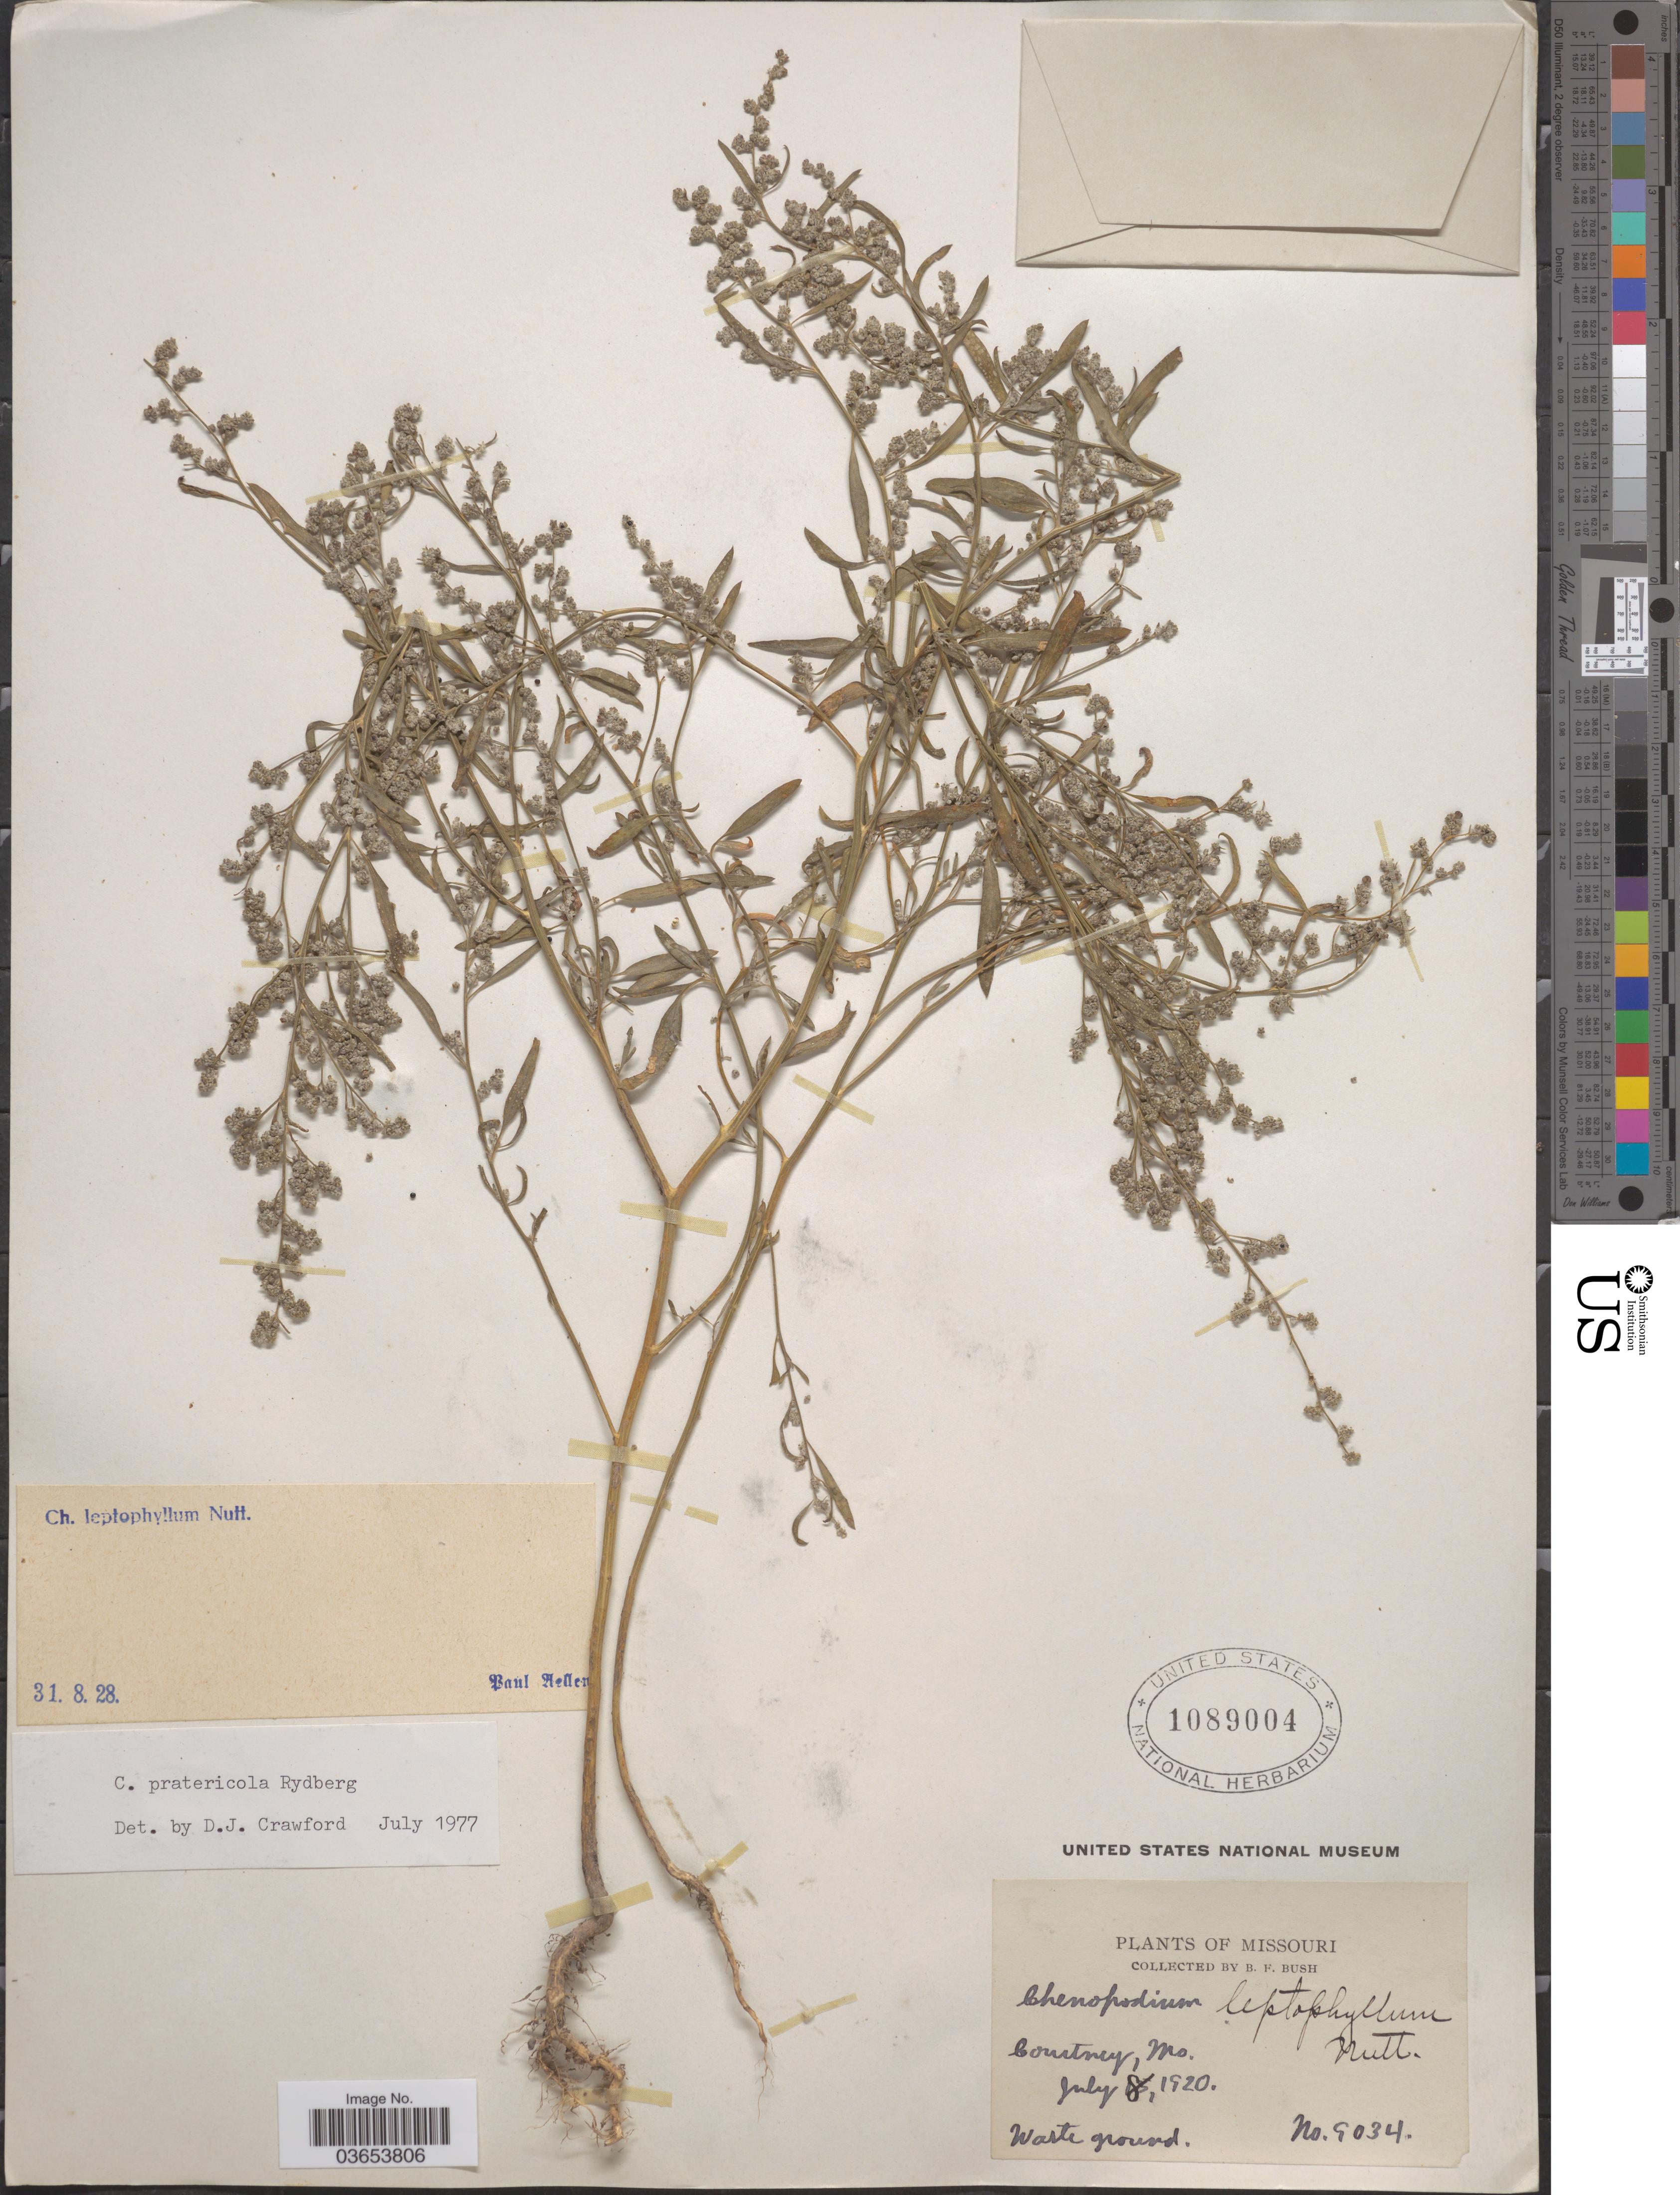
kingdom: Plantae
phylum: Tracheophyta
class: Magnoliopsida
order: Caryophyllales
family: Amaranthaceae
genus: Chenopodium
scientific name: Chenopodium pratericola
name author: Rydb.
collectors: B. F. Bush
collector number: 9034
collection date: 1920-07-08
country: United States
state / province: Missouri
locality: Courtney.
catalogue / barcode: US 1089004